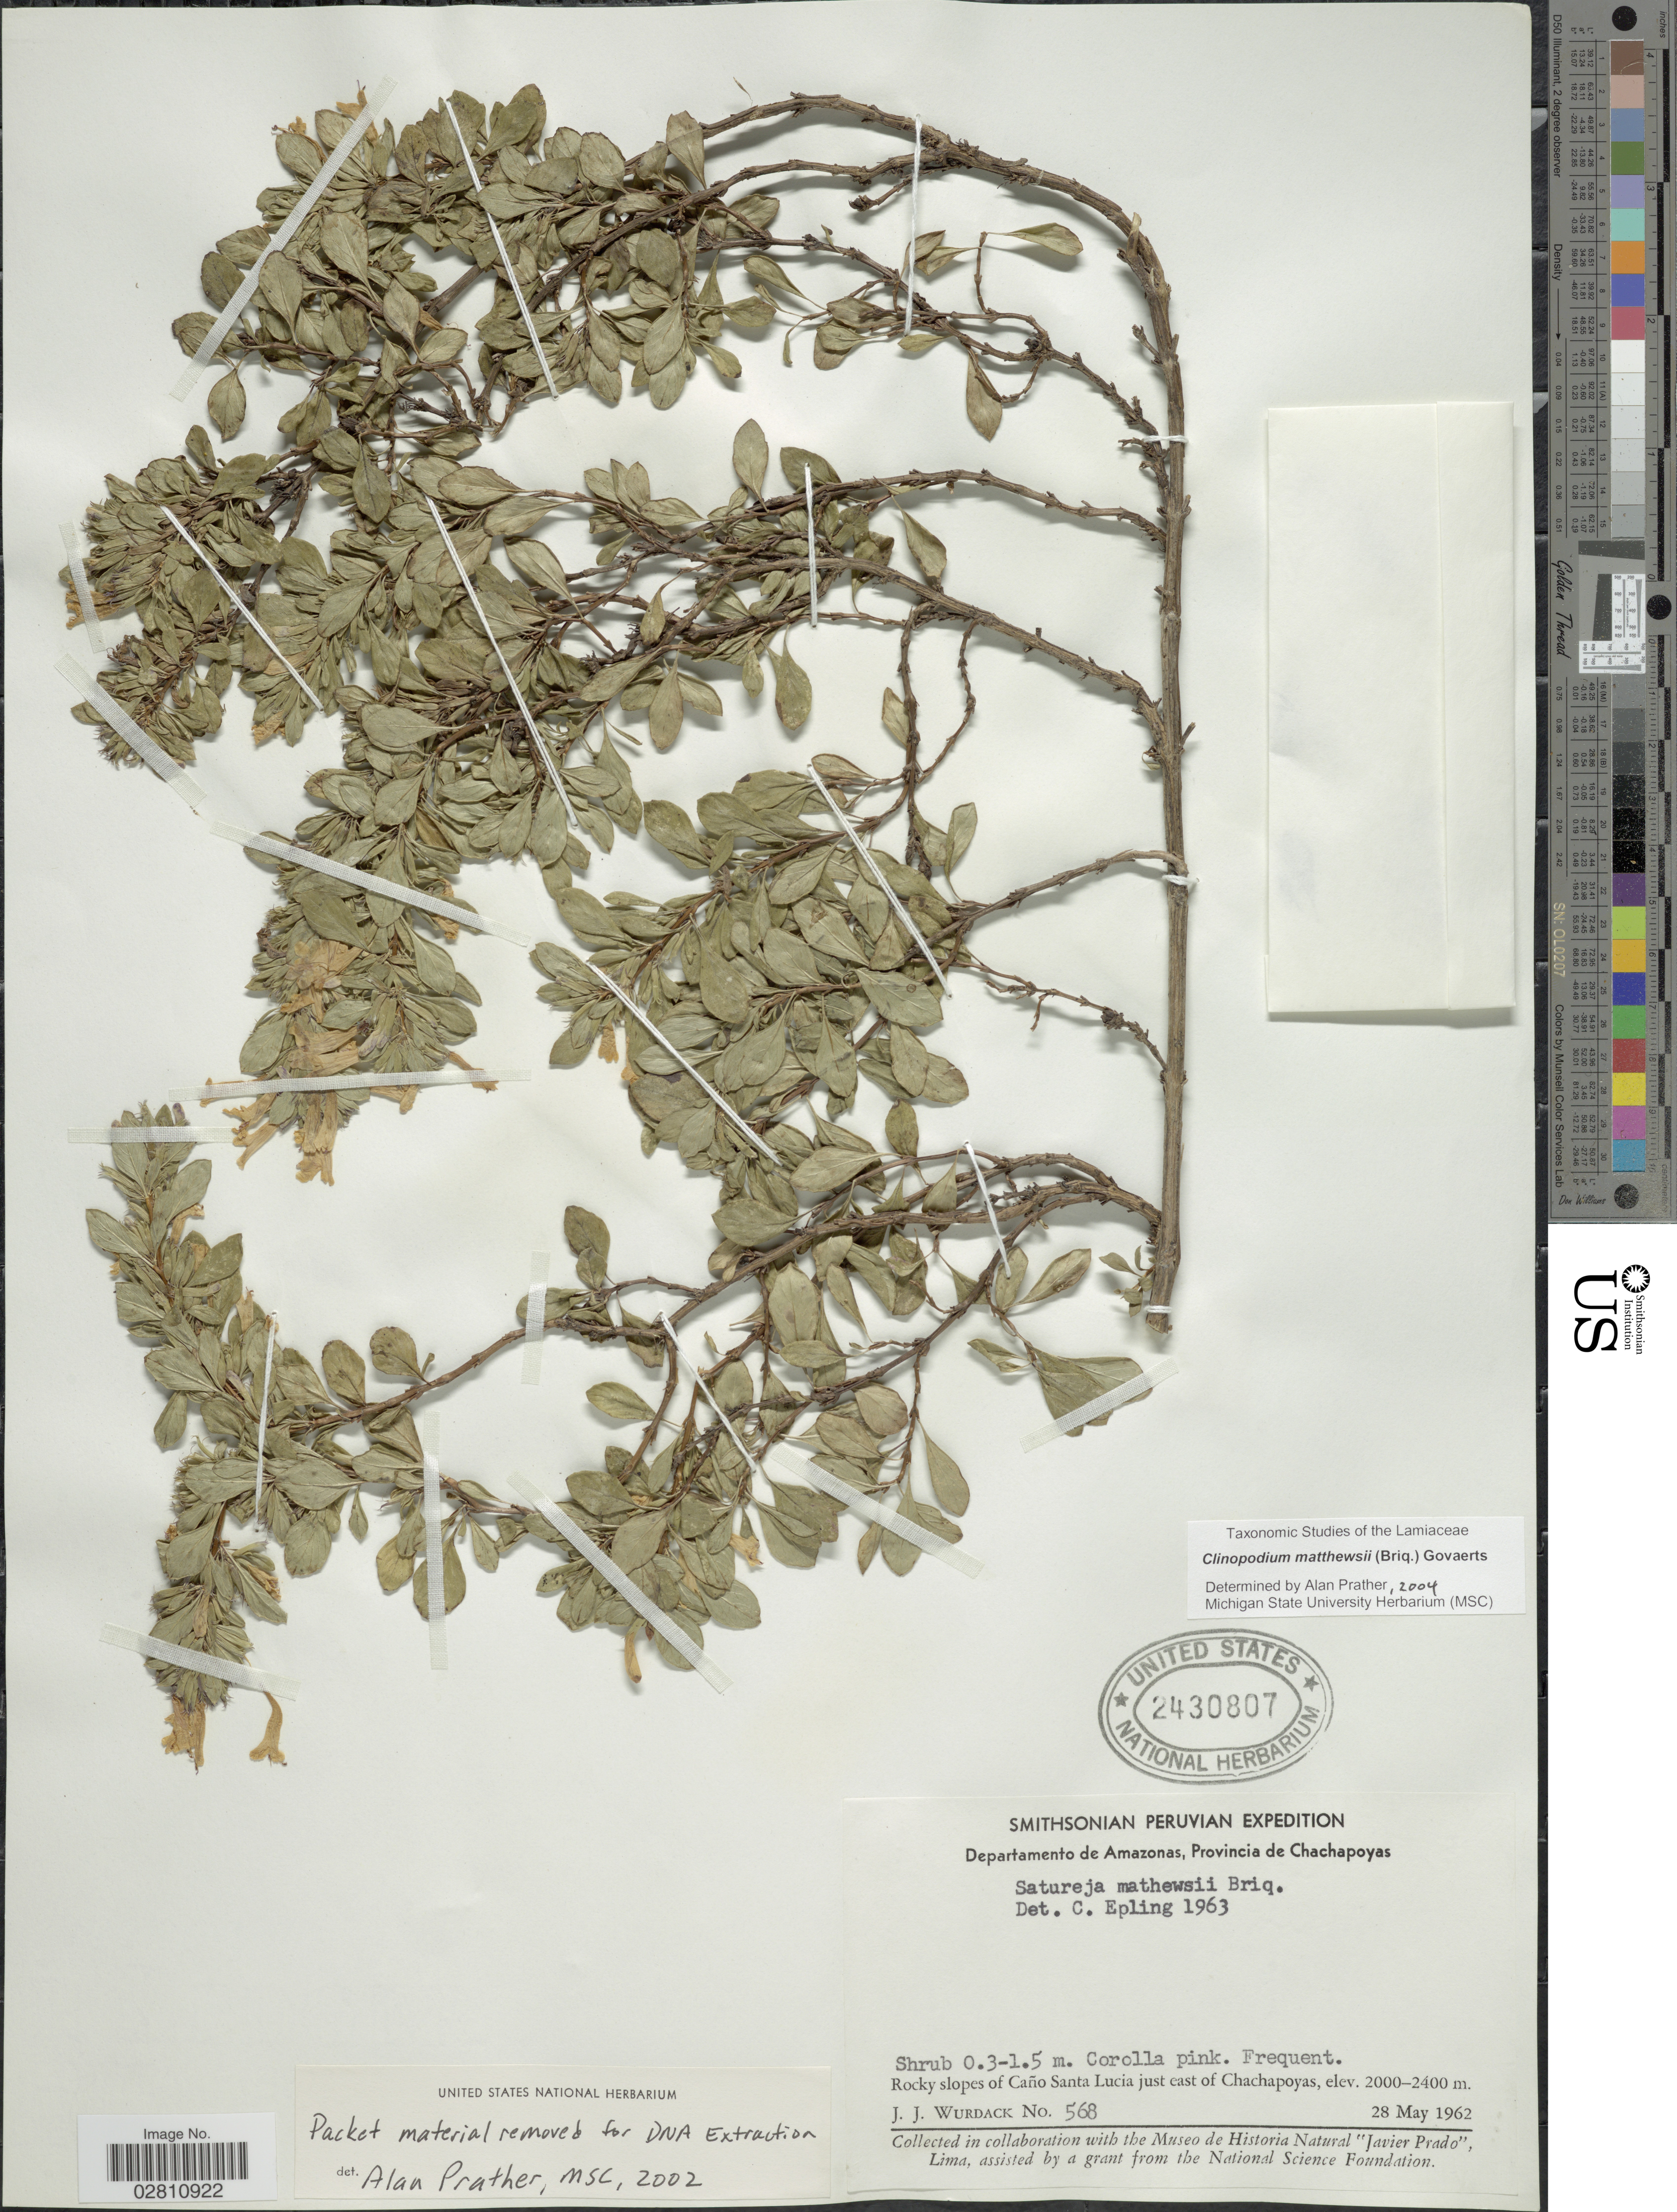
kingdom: Plantae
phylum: Tracheophyta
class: Magnoliopsida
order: Lamiales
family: Lamiaceae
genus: Clinopodium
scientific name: Clinopodium matthewsii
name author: (Briq.) Govaerts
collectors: J. J. Wurdack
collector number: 568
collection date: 1962-05-28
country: Peru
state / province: Amazonas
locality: Departamento de Amazonas, Provincia de Chachapoyas, Rocky slopes of Caño Santa Lucia just east of Chachapoyas.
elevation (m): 2000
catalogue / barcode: US 2430807